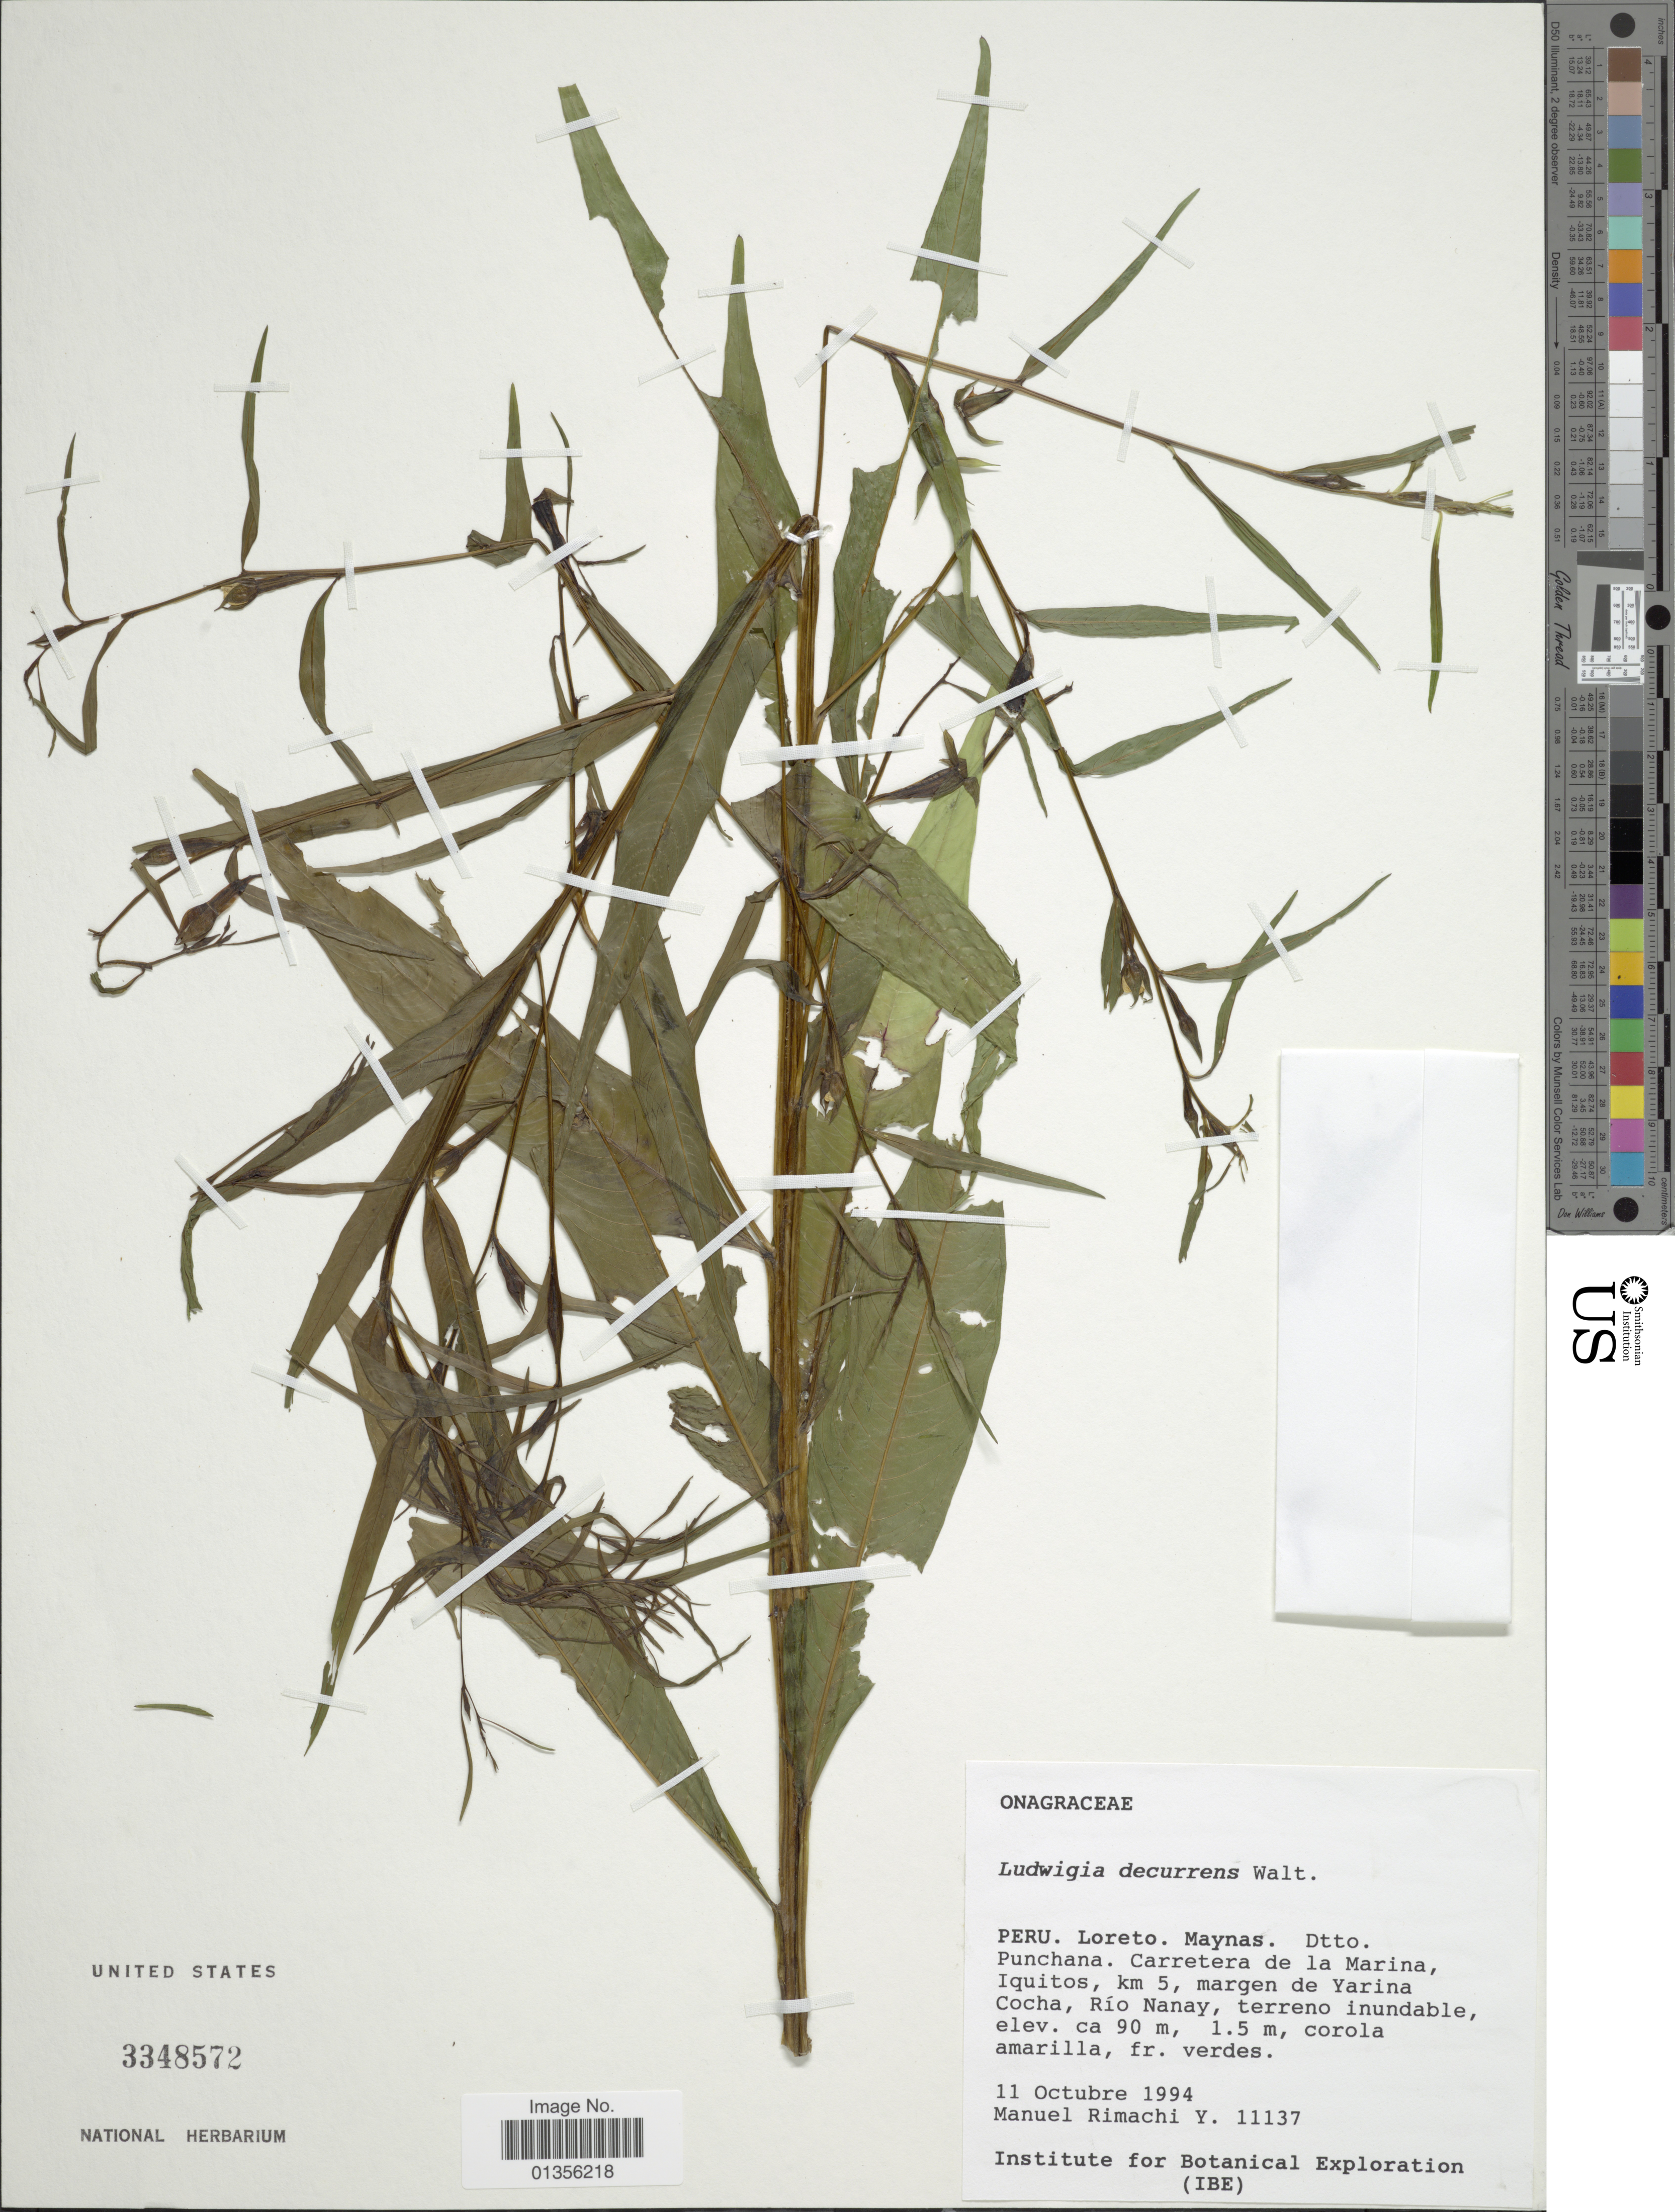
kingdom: Plantae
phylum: Tracheophyta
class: Magnoliopsida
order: Myrtales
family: Onagraceae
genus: Ludwigia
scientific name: Ludwigia decurrens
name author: Walter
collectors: M. Rimachi Y.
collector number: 11137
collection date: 1994-10-11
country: Peru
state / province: Loreto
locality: Maynas. Dtto. Punchana. Carretera de la Marina, Iquitos, km 5, margen de Yarina Cocha, Río Nanay, terreno inundable.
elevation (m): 90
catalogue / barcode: US 3348572